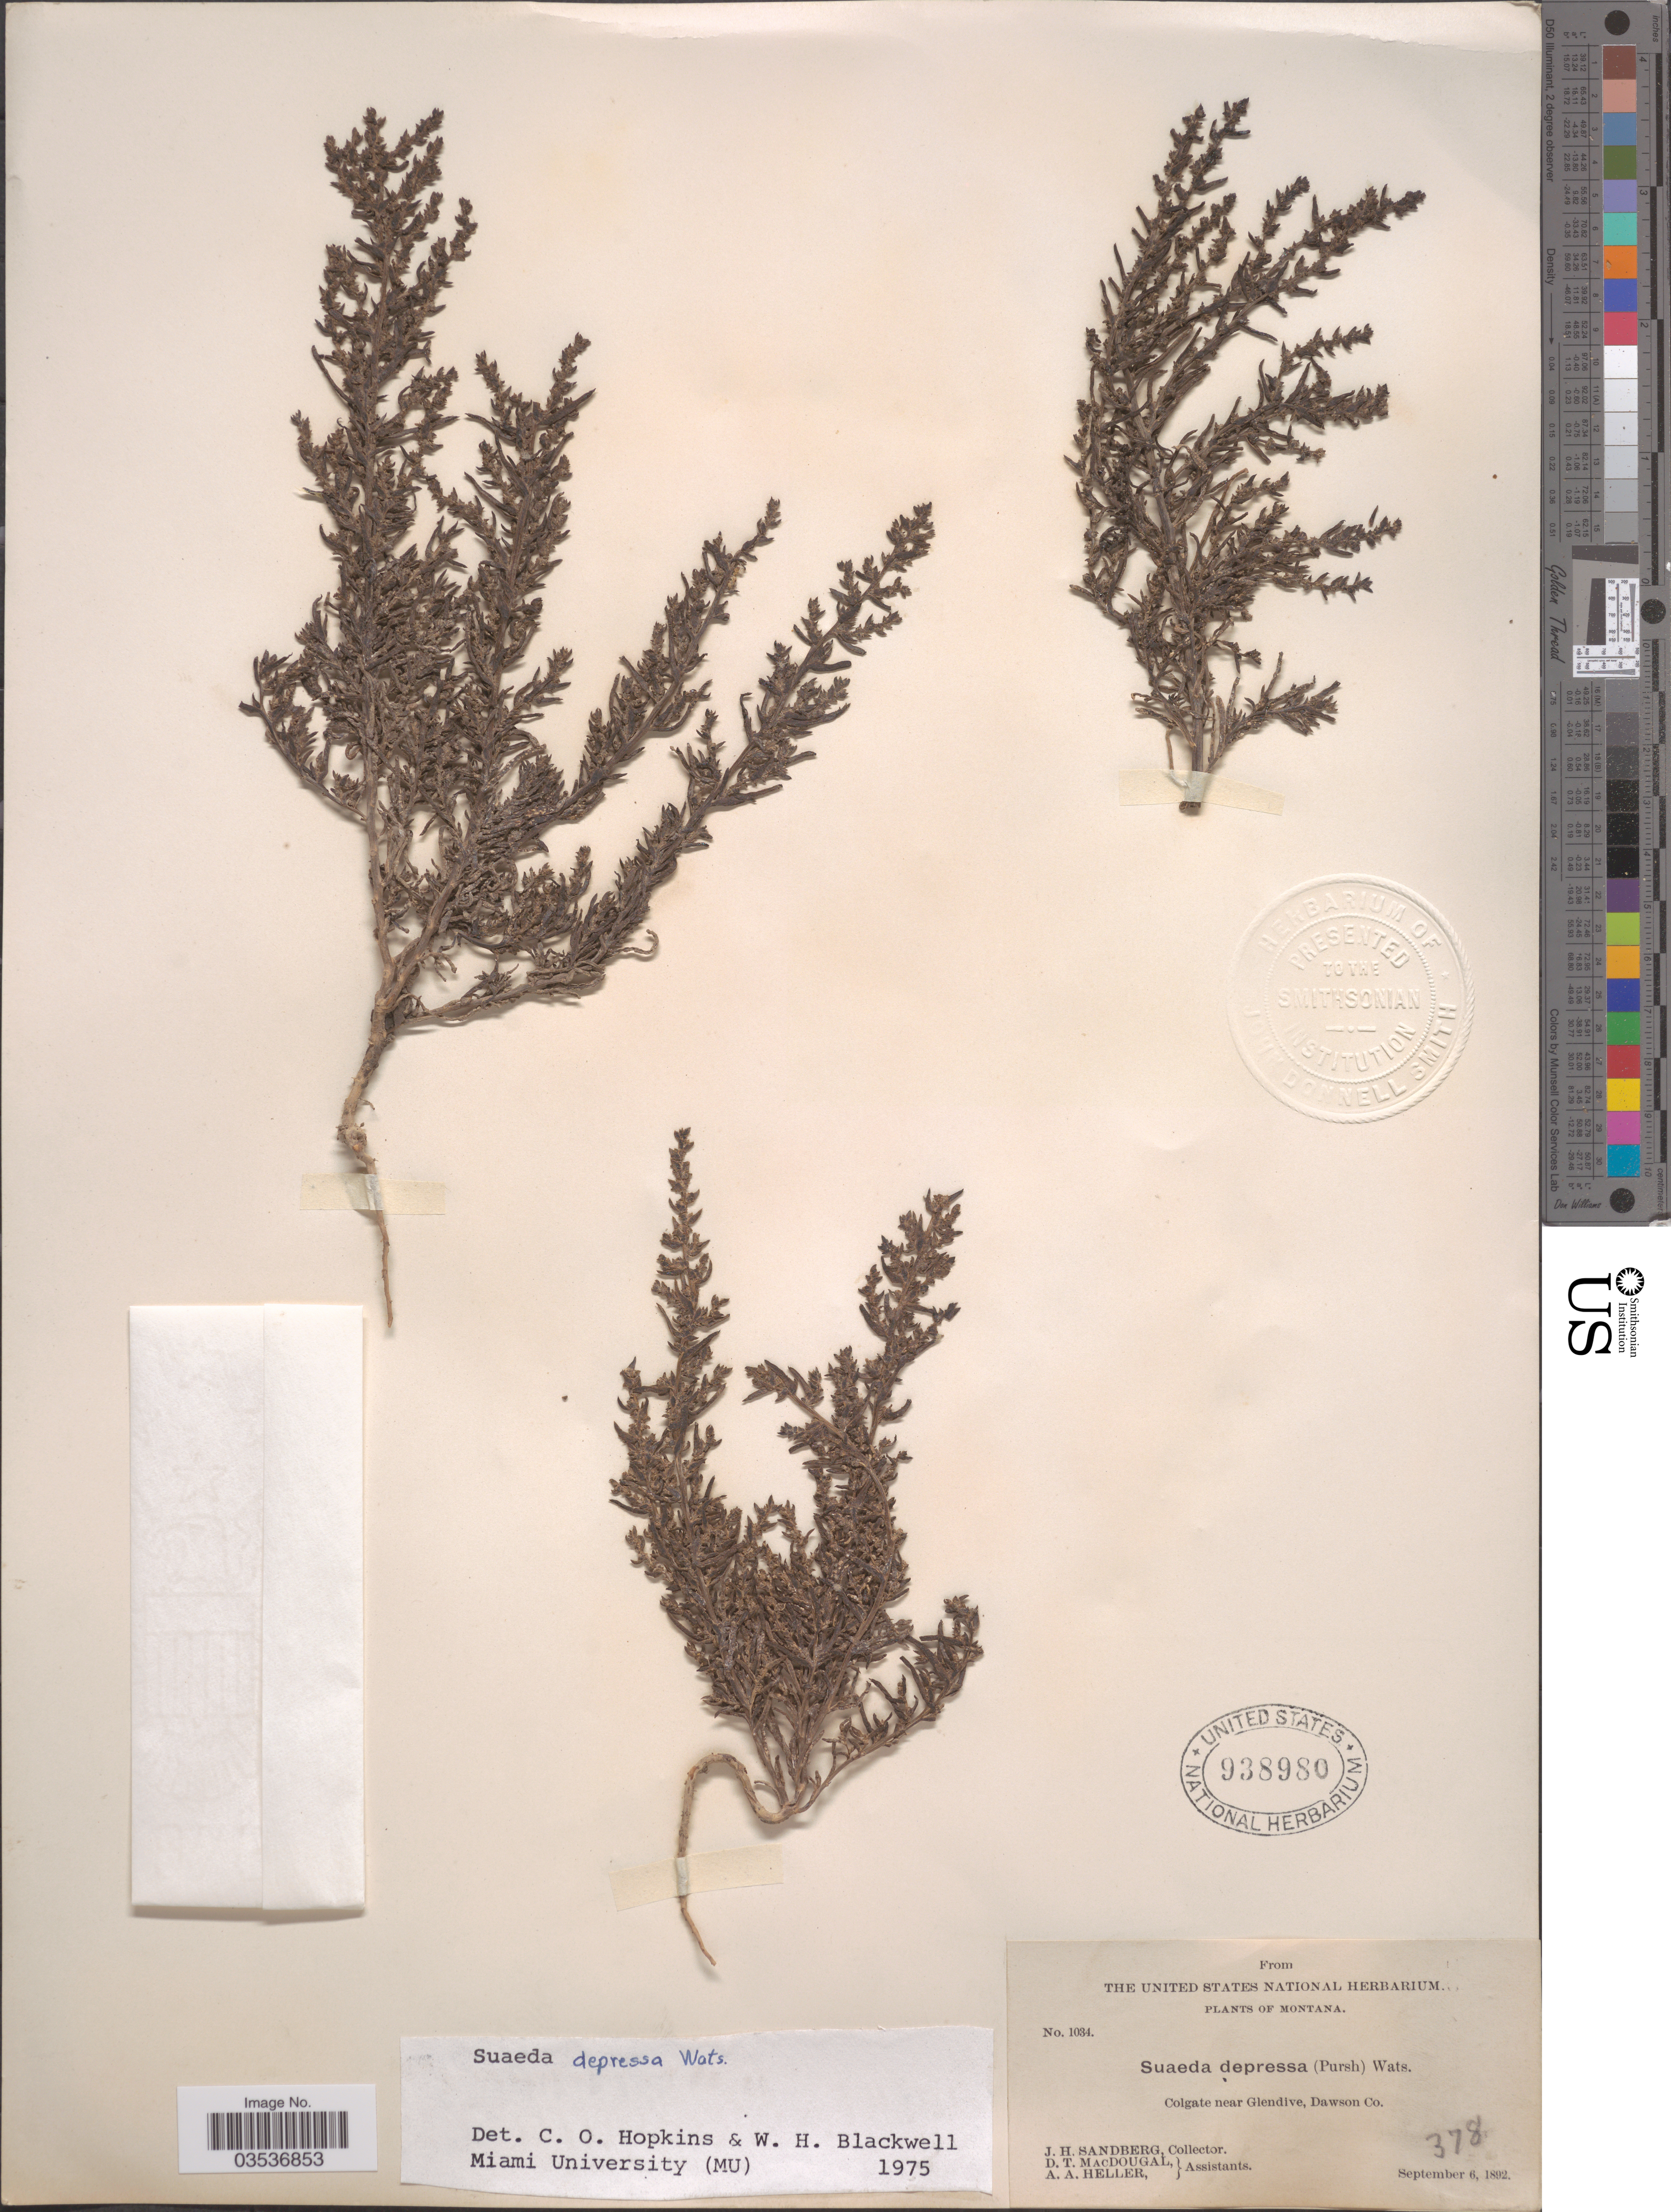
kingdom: Plantae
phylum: Tracheophyta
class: Magnoliopsida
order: Caryophyllales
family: Amaranthaceae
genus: Suaeda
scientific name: Suaeda depressa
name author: (Pursh) S. Watson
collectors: J. H. Sandberg, D. T. MacDougal & A. A. Heller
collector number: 1034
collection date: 1892-09-06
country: United States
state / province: Montana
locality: Colgate near Glendive, Dawson Co.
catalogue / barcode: US 938980